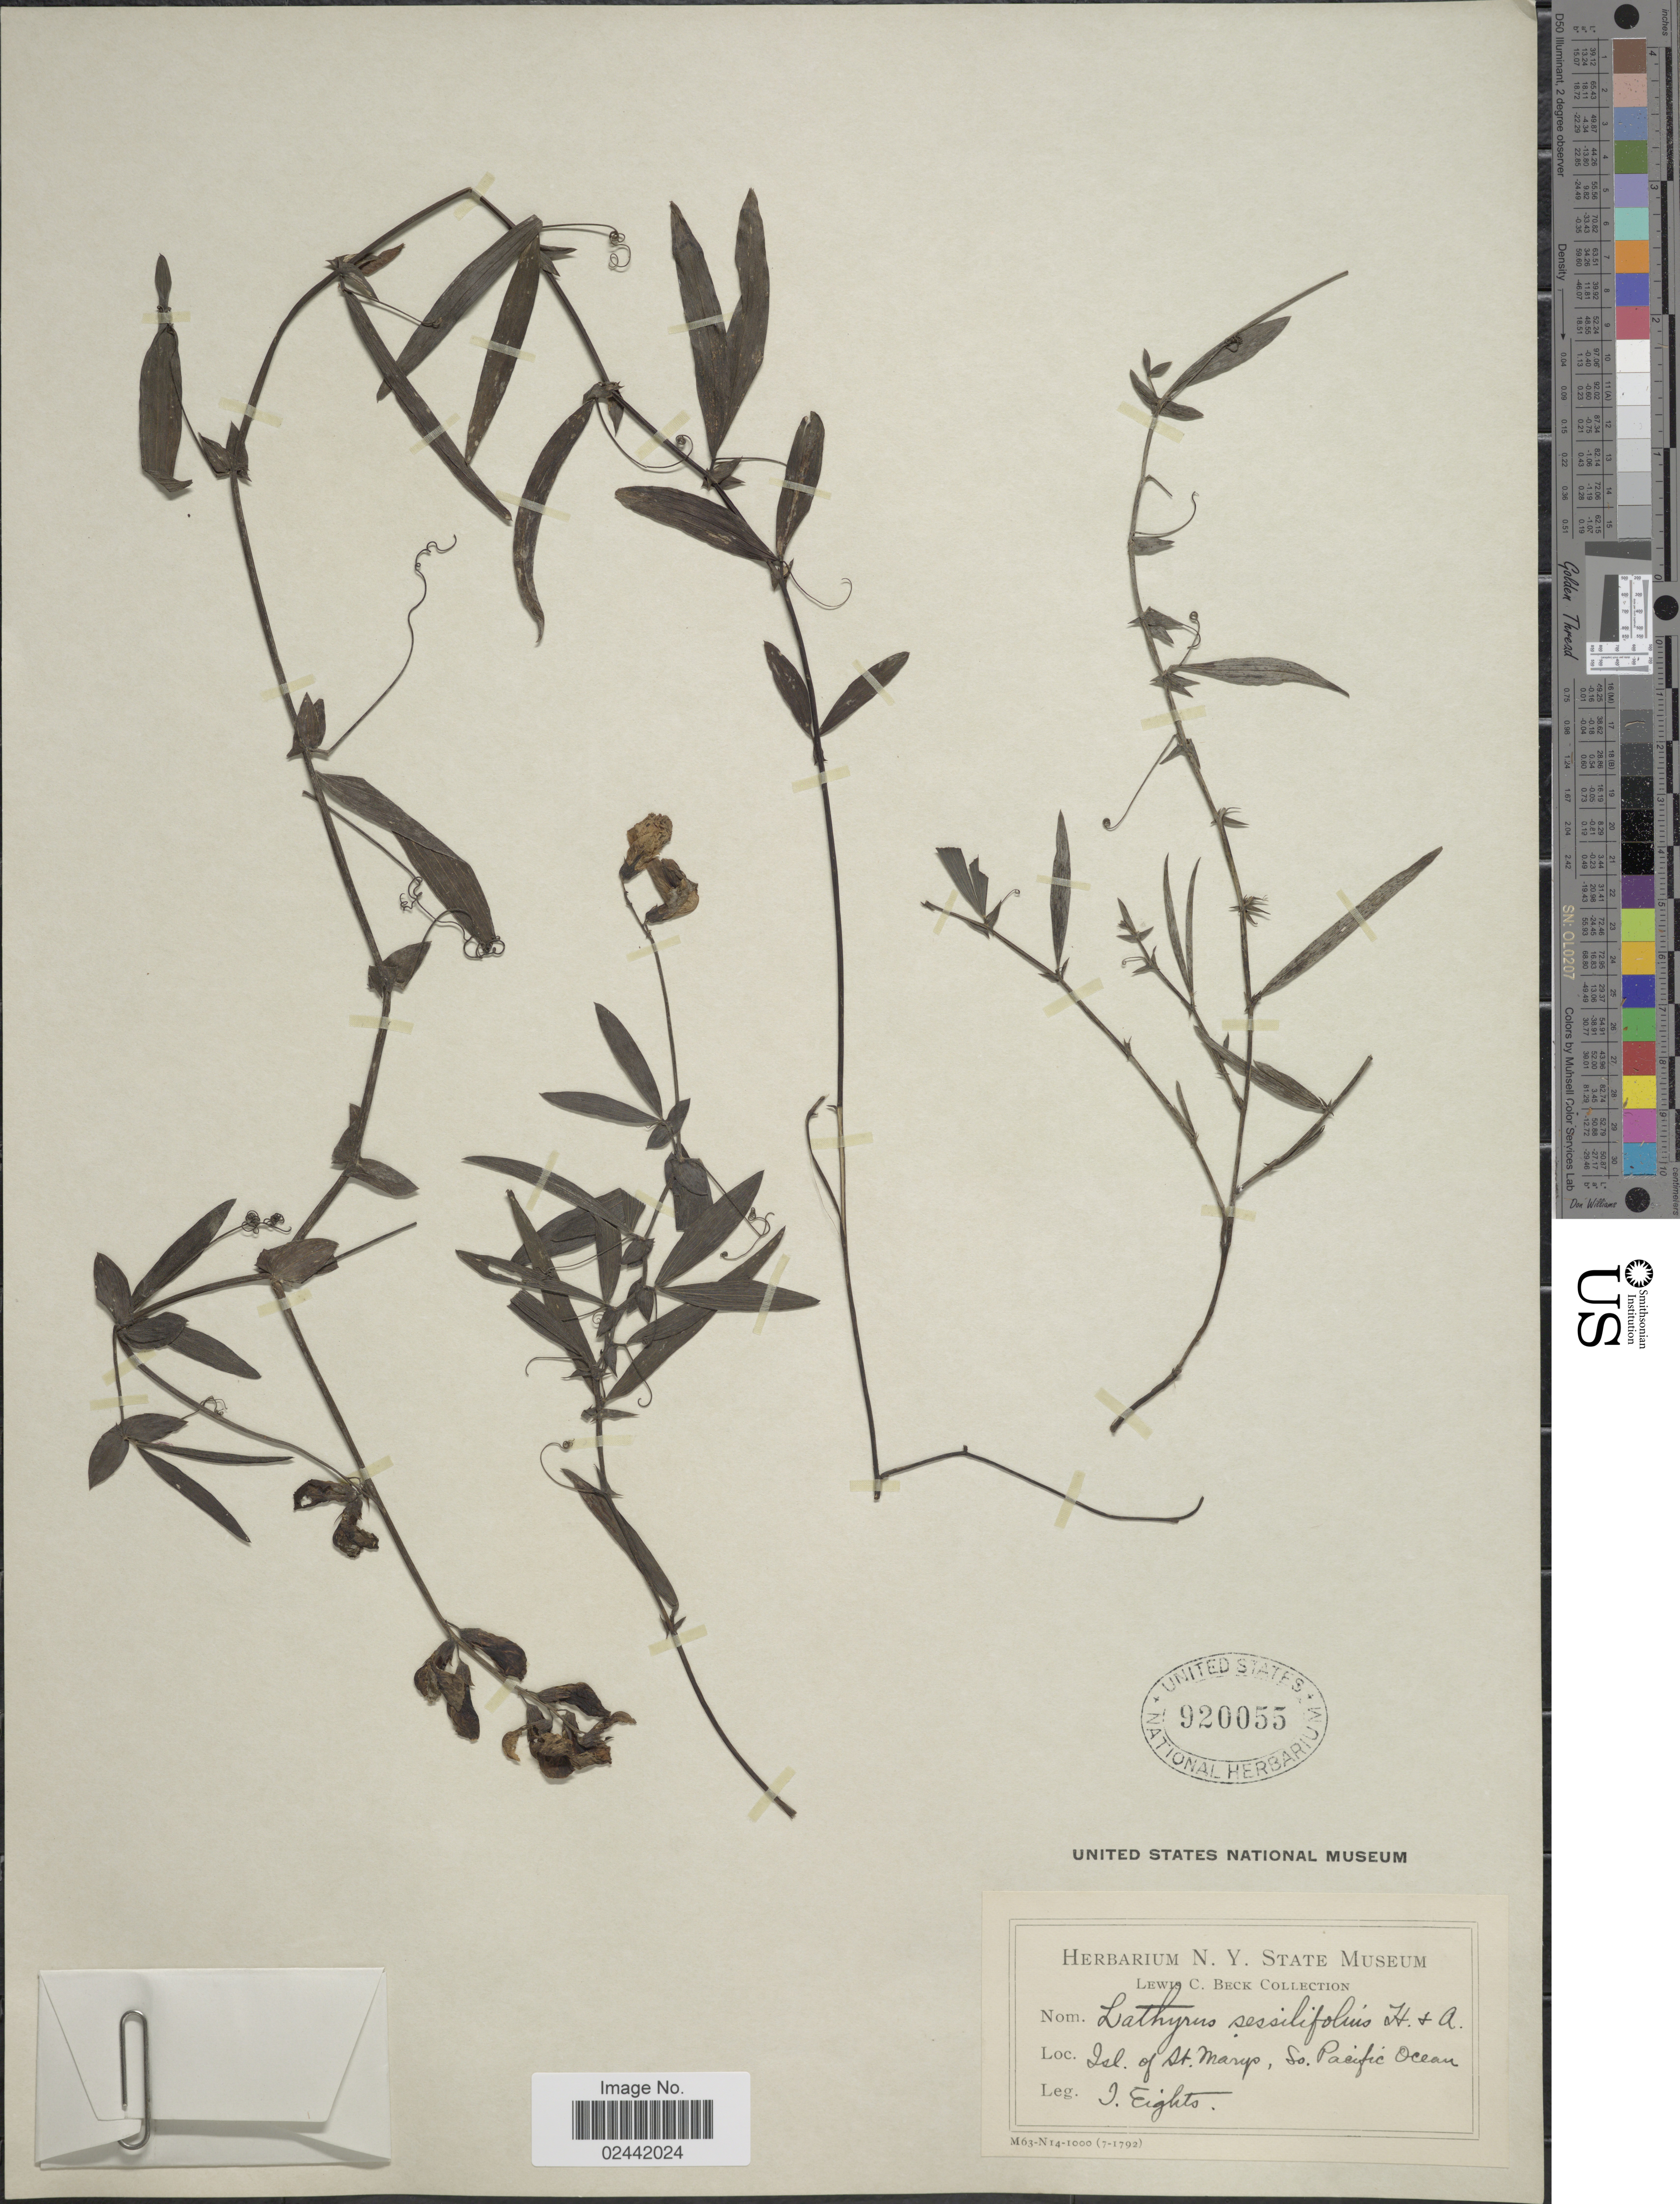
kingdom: Plantae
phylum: Tracheophyta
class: Magnoliopsida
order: Fabales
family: Fabaceae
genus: Lathyrus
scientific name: Lathyrus hookeri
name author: G. Don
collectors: J. Eights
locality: Isl. of St. Mary's, So. Pacific Ocean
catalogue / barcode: US 920055